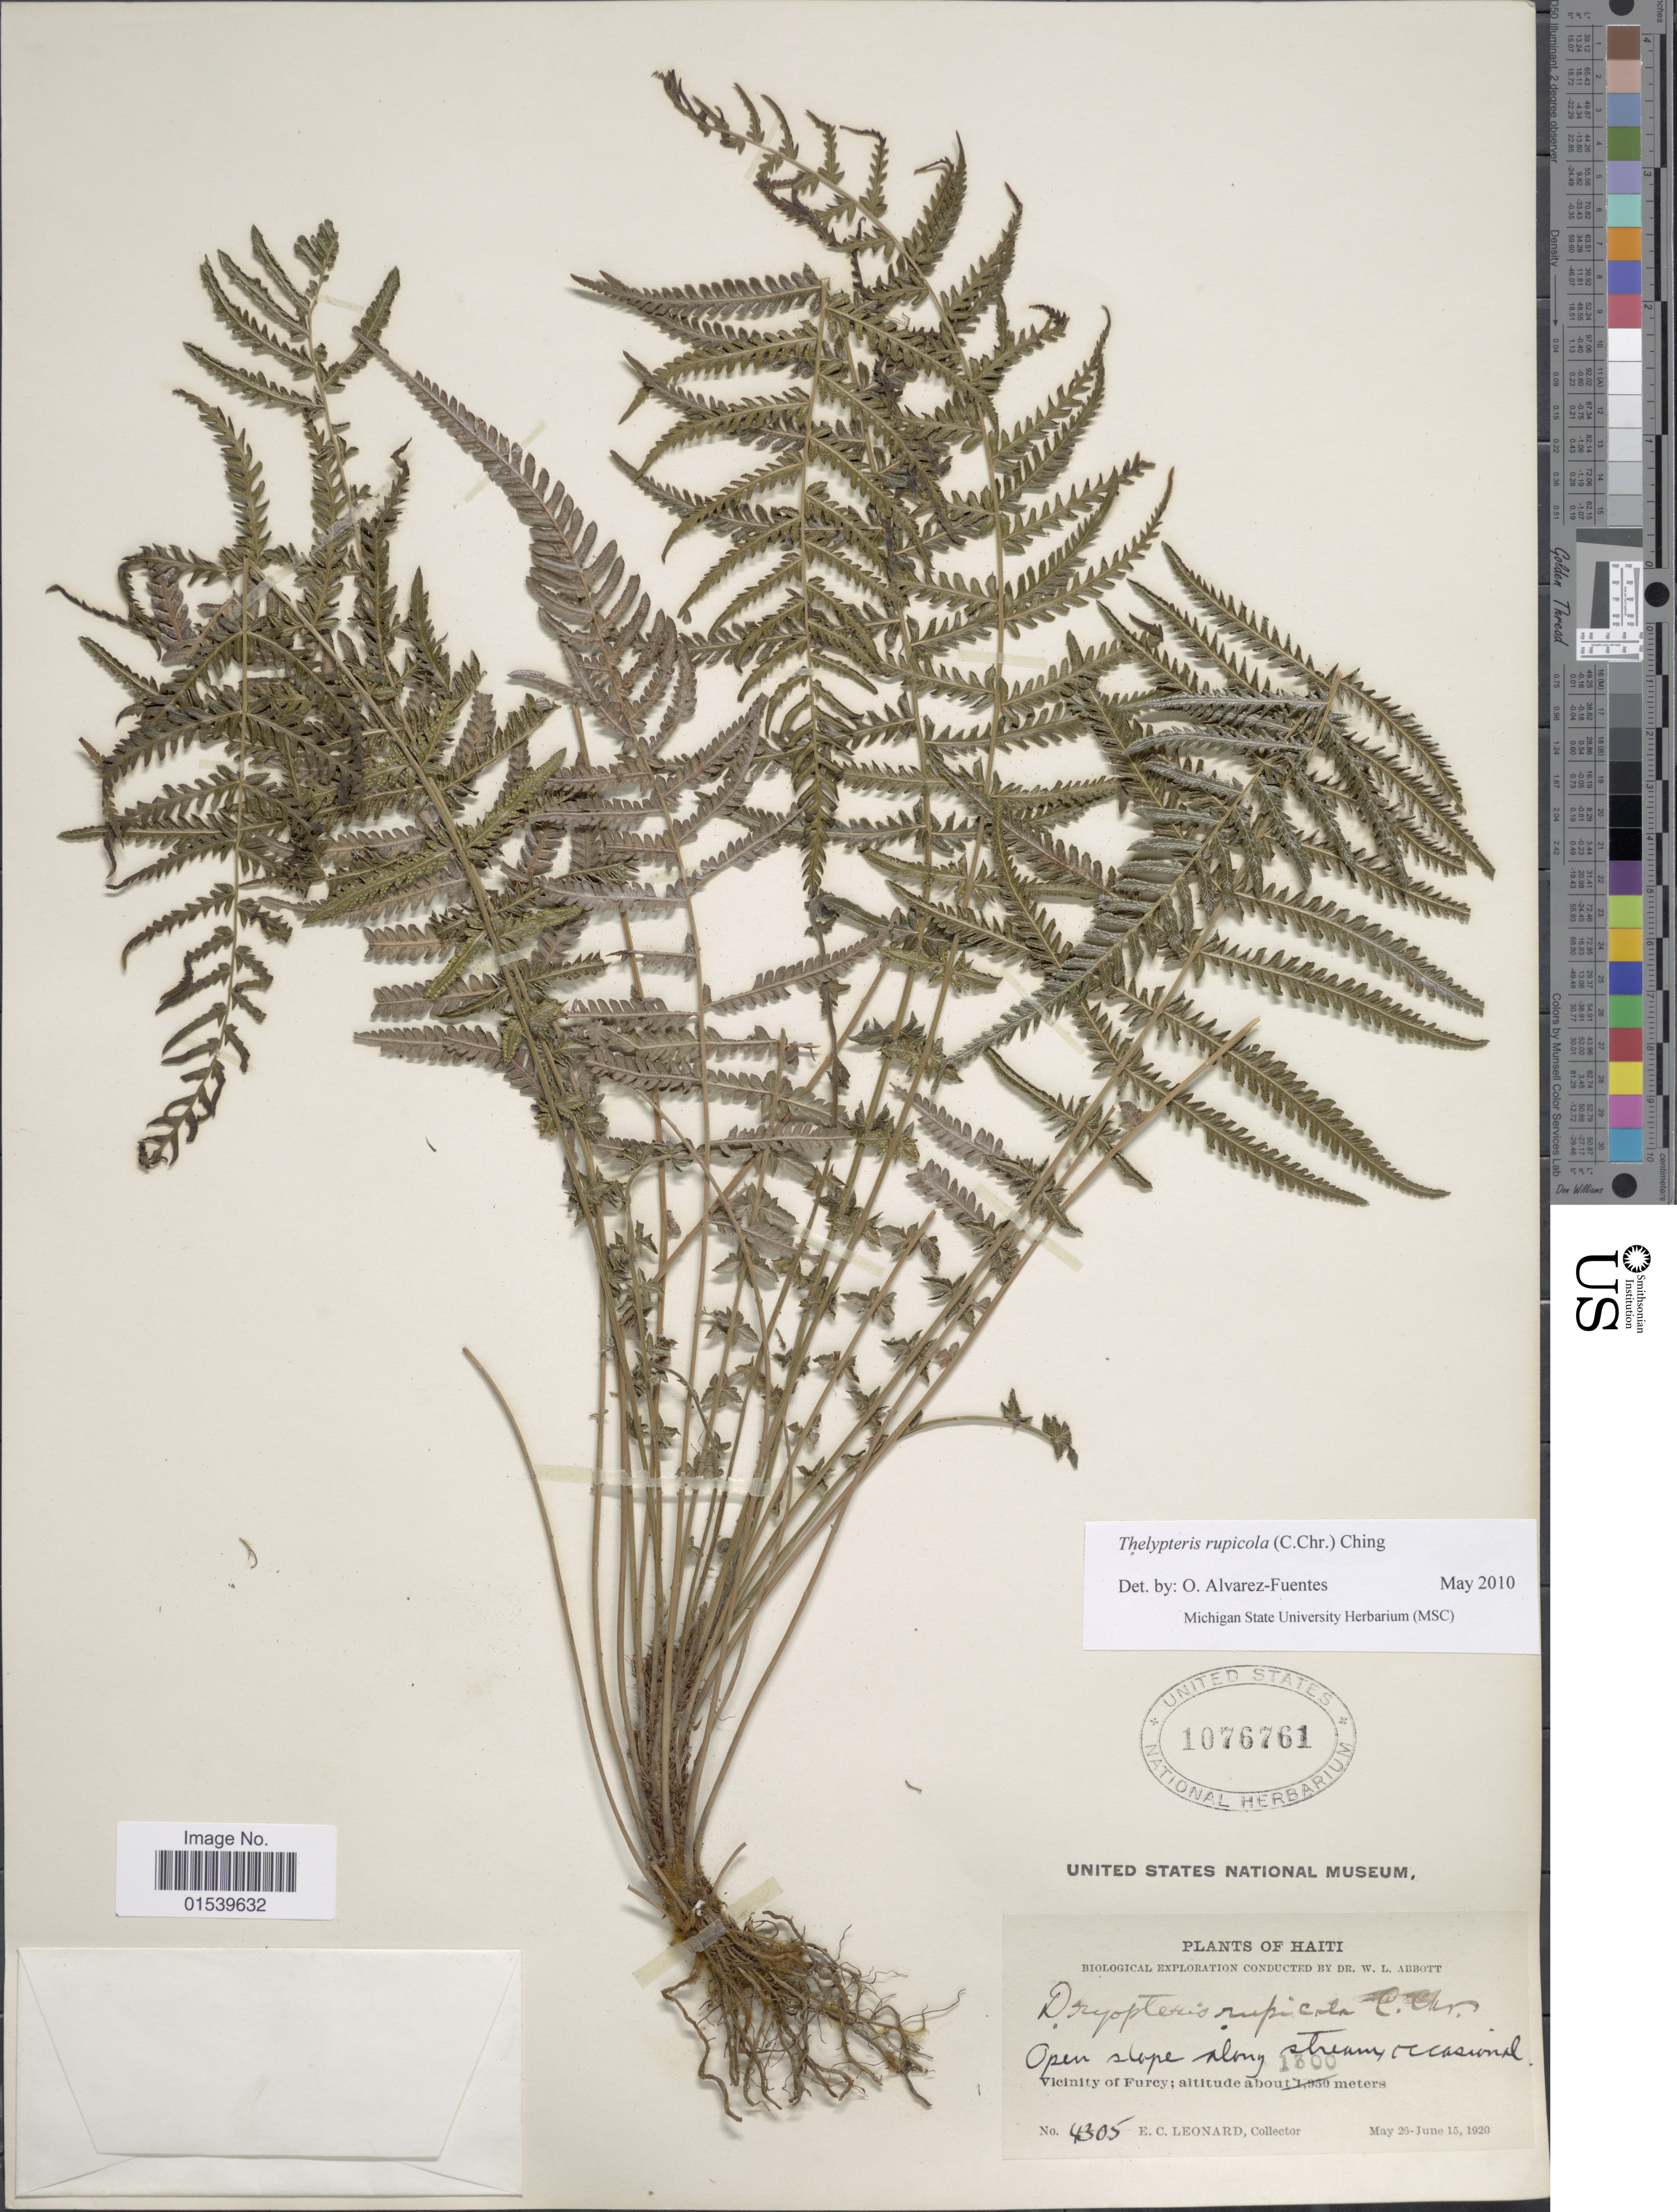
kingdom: Plantae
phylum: Tracheophyta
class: Polypodiopsida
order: Polypodiales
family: Thelypteridaceae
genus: Amauropelta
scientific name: Amauropelta rupicola (C. Chr.) comb. nov., ined 2015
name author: (C. Chr.)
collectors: E. C. Leonard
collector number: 4305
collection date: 1920-05-26/1920-06-15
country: Haiti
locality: Vicinity of Furcy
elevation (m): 1300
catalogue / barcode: US 1076761